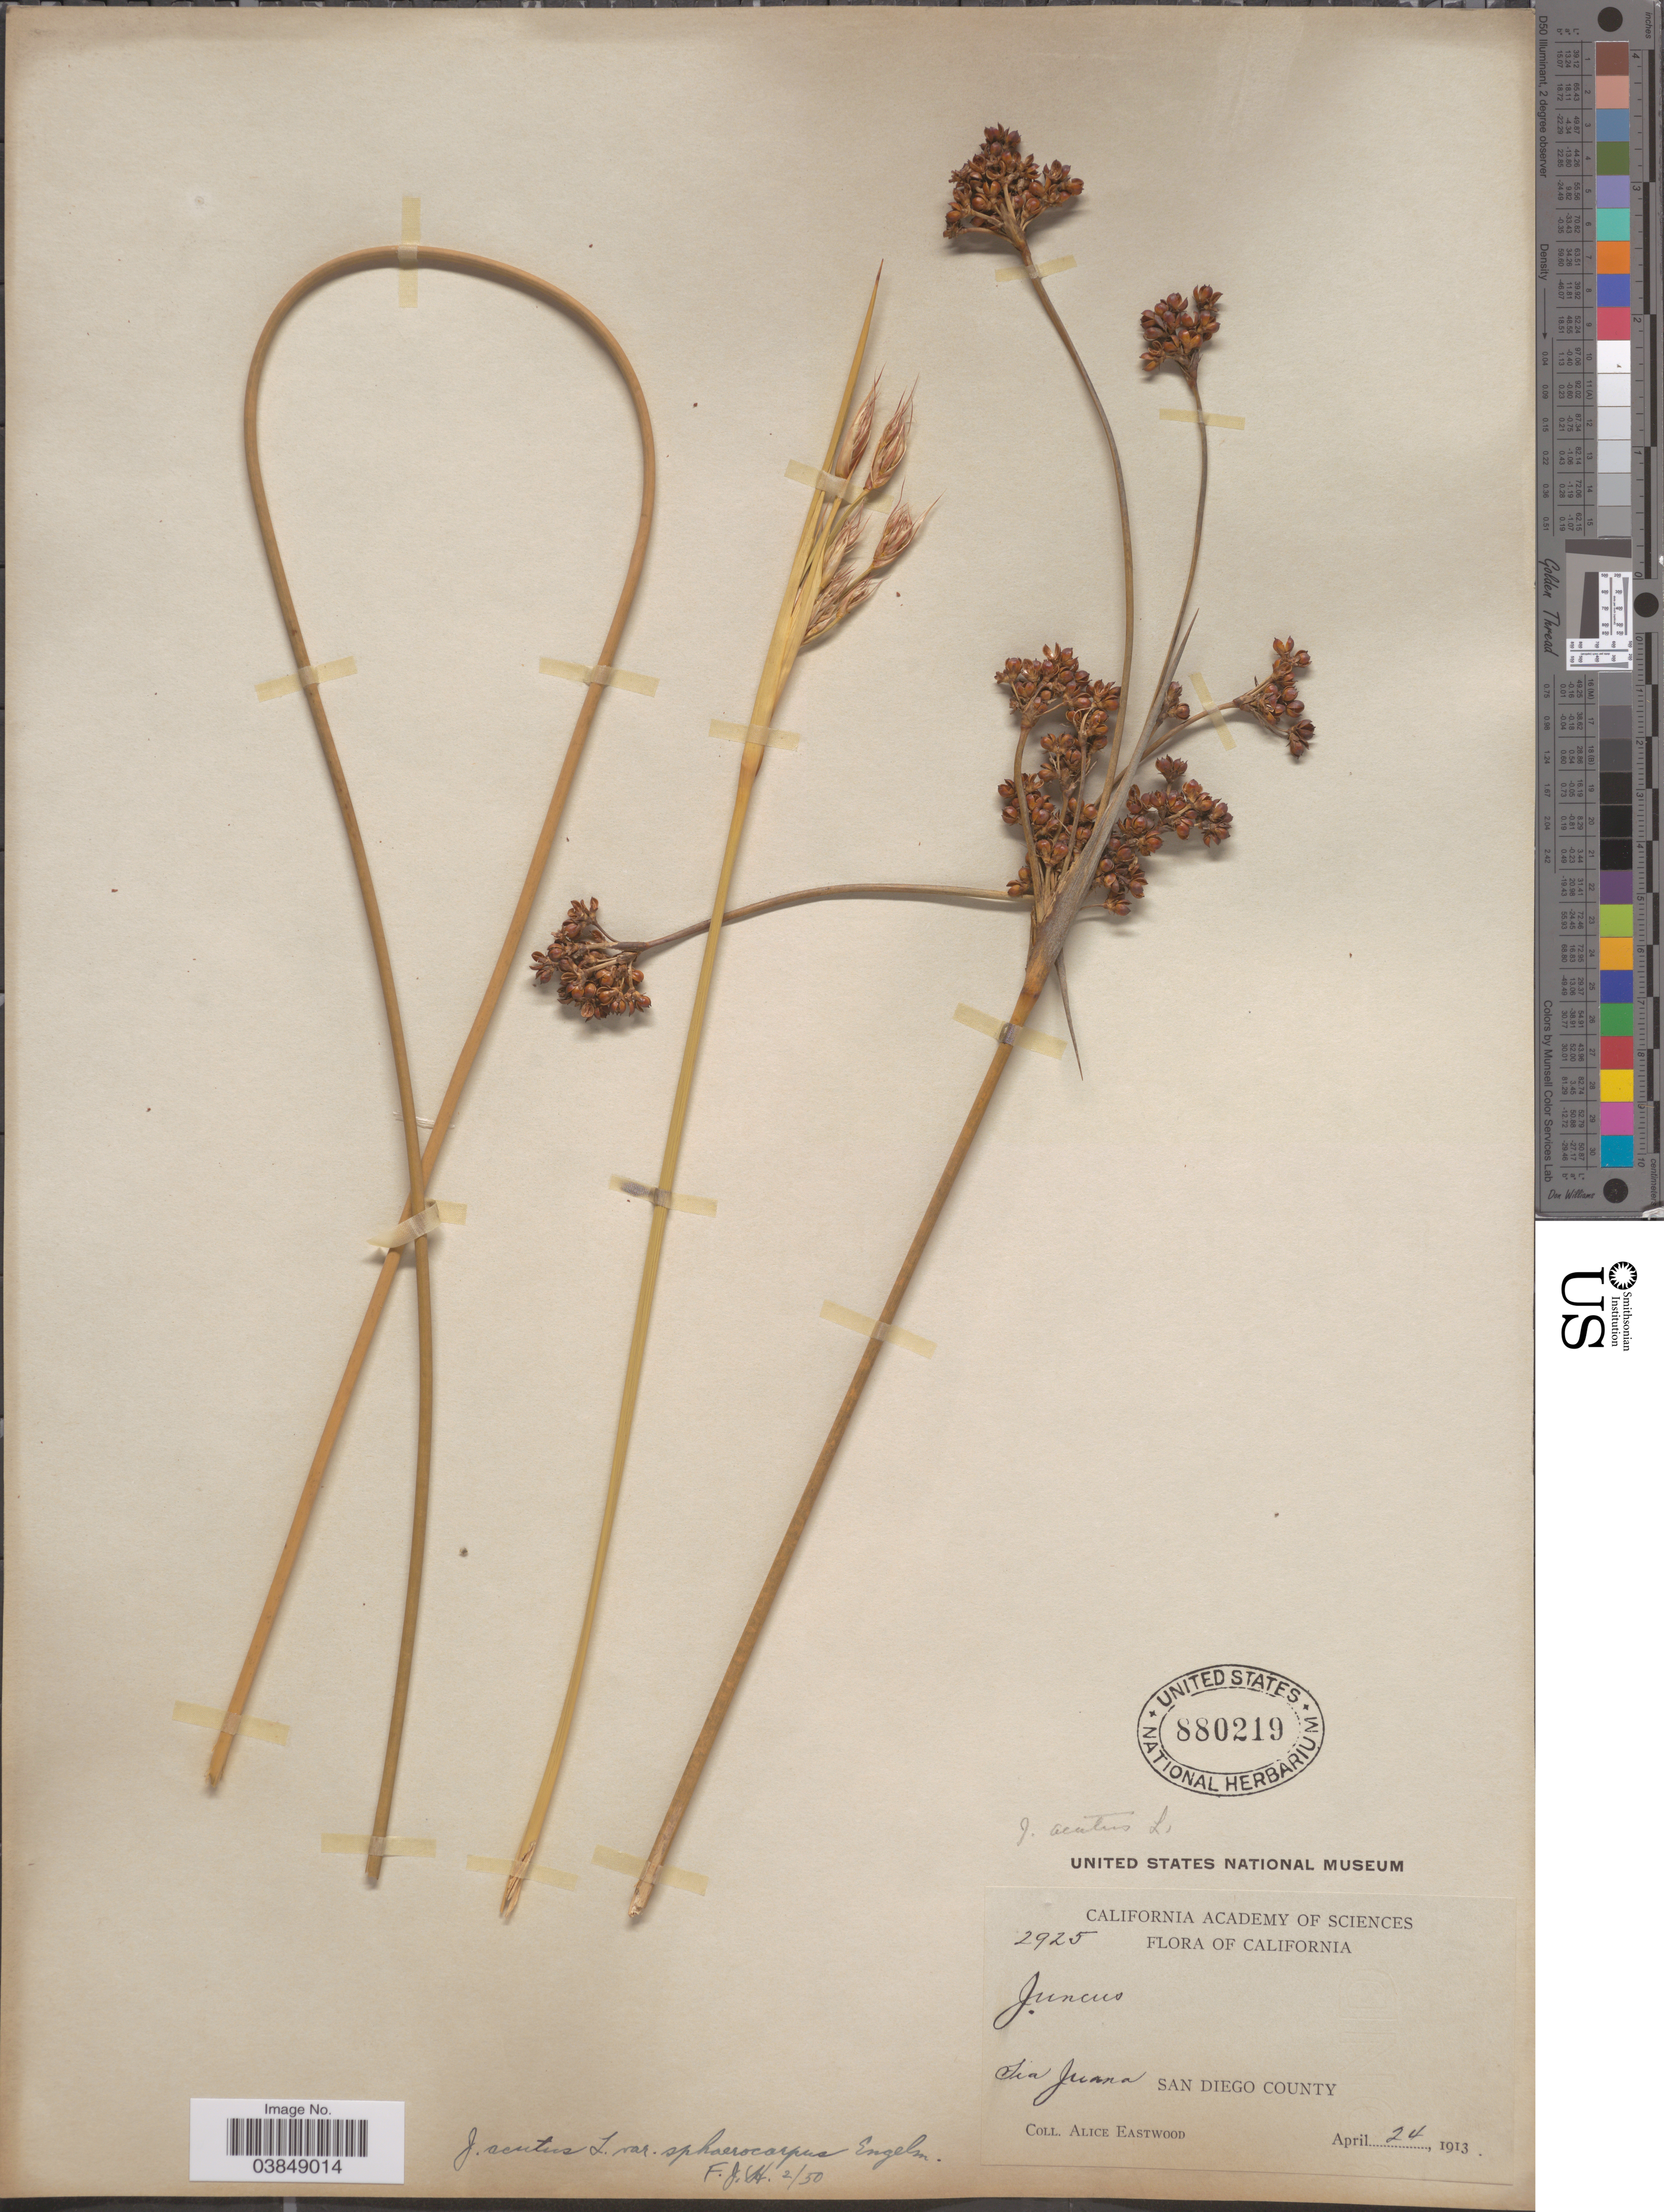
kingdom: Plantae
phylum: Tracheophyta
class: Liliopsida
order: Poales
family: Juncaceae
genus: Juncus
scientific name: Juncus acutus var. sphaerocarpus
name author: Engelm. in L.C. Wheeler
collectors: A. Eastwood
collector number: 2925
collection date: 1913-04-24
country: United States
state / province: California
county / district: San Diego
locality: Tia Juana. San Diego County.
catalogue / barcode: US 880219